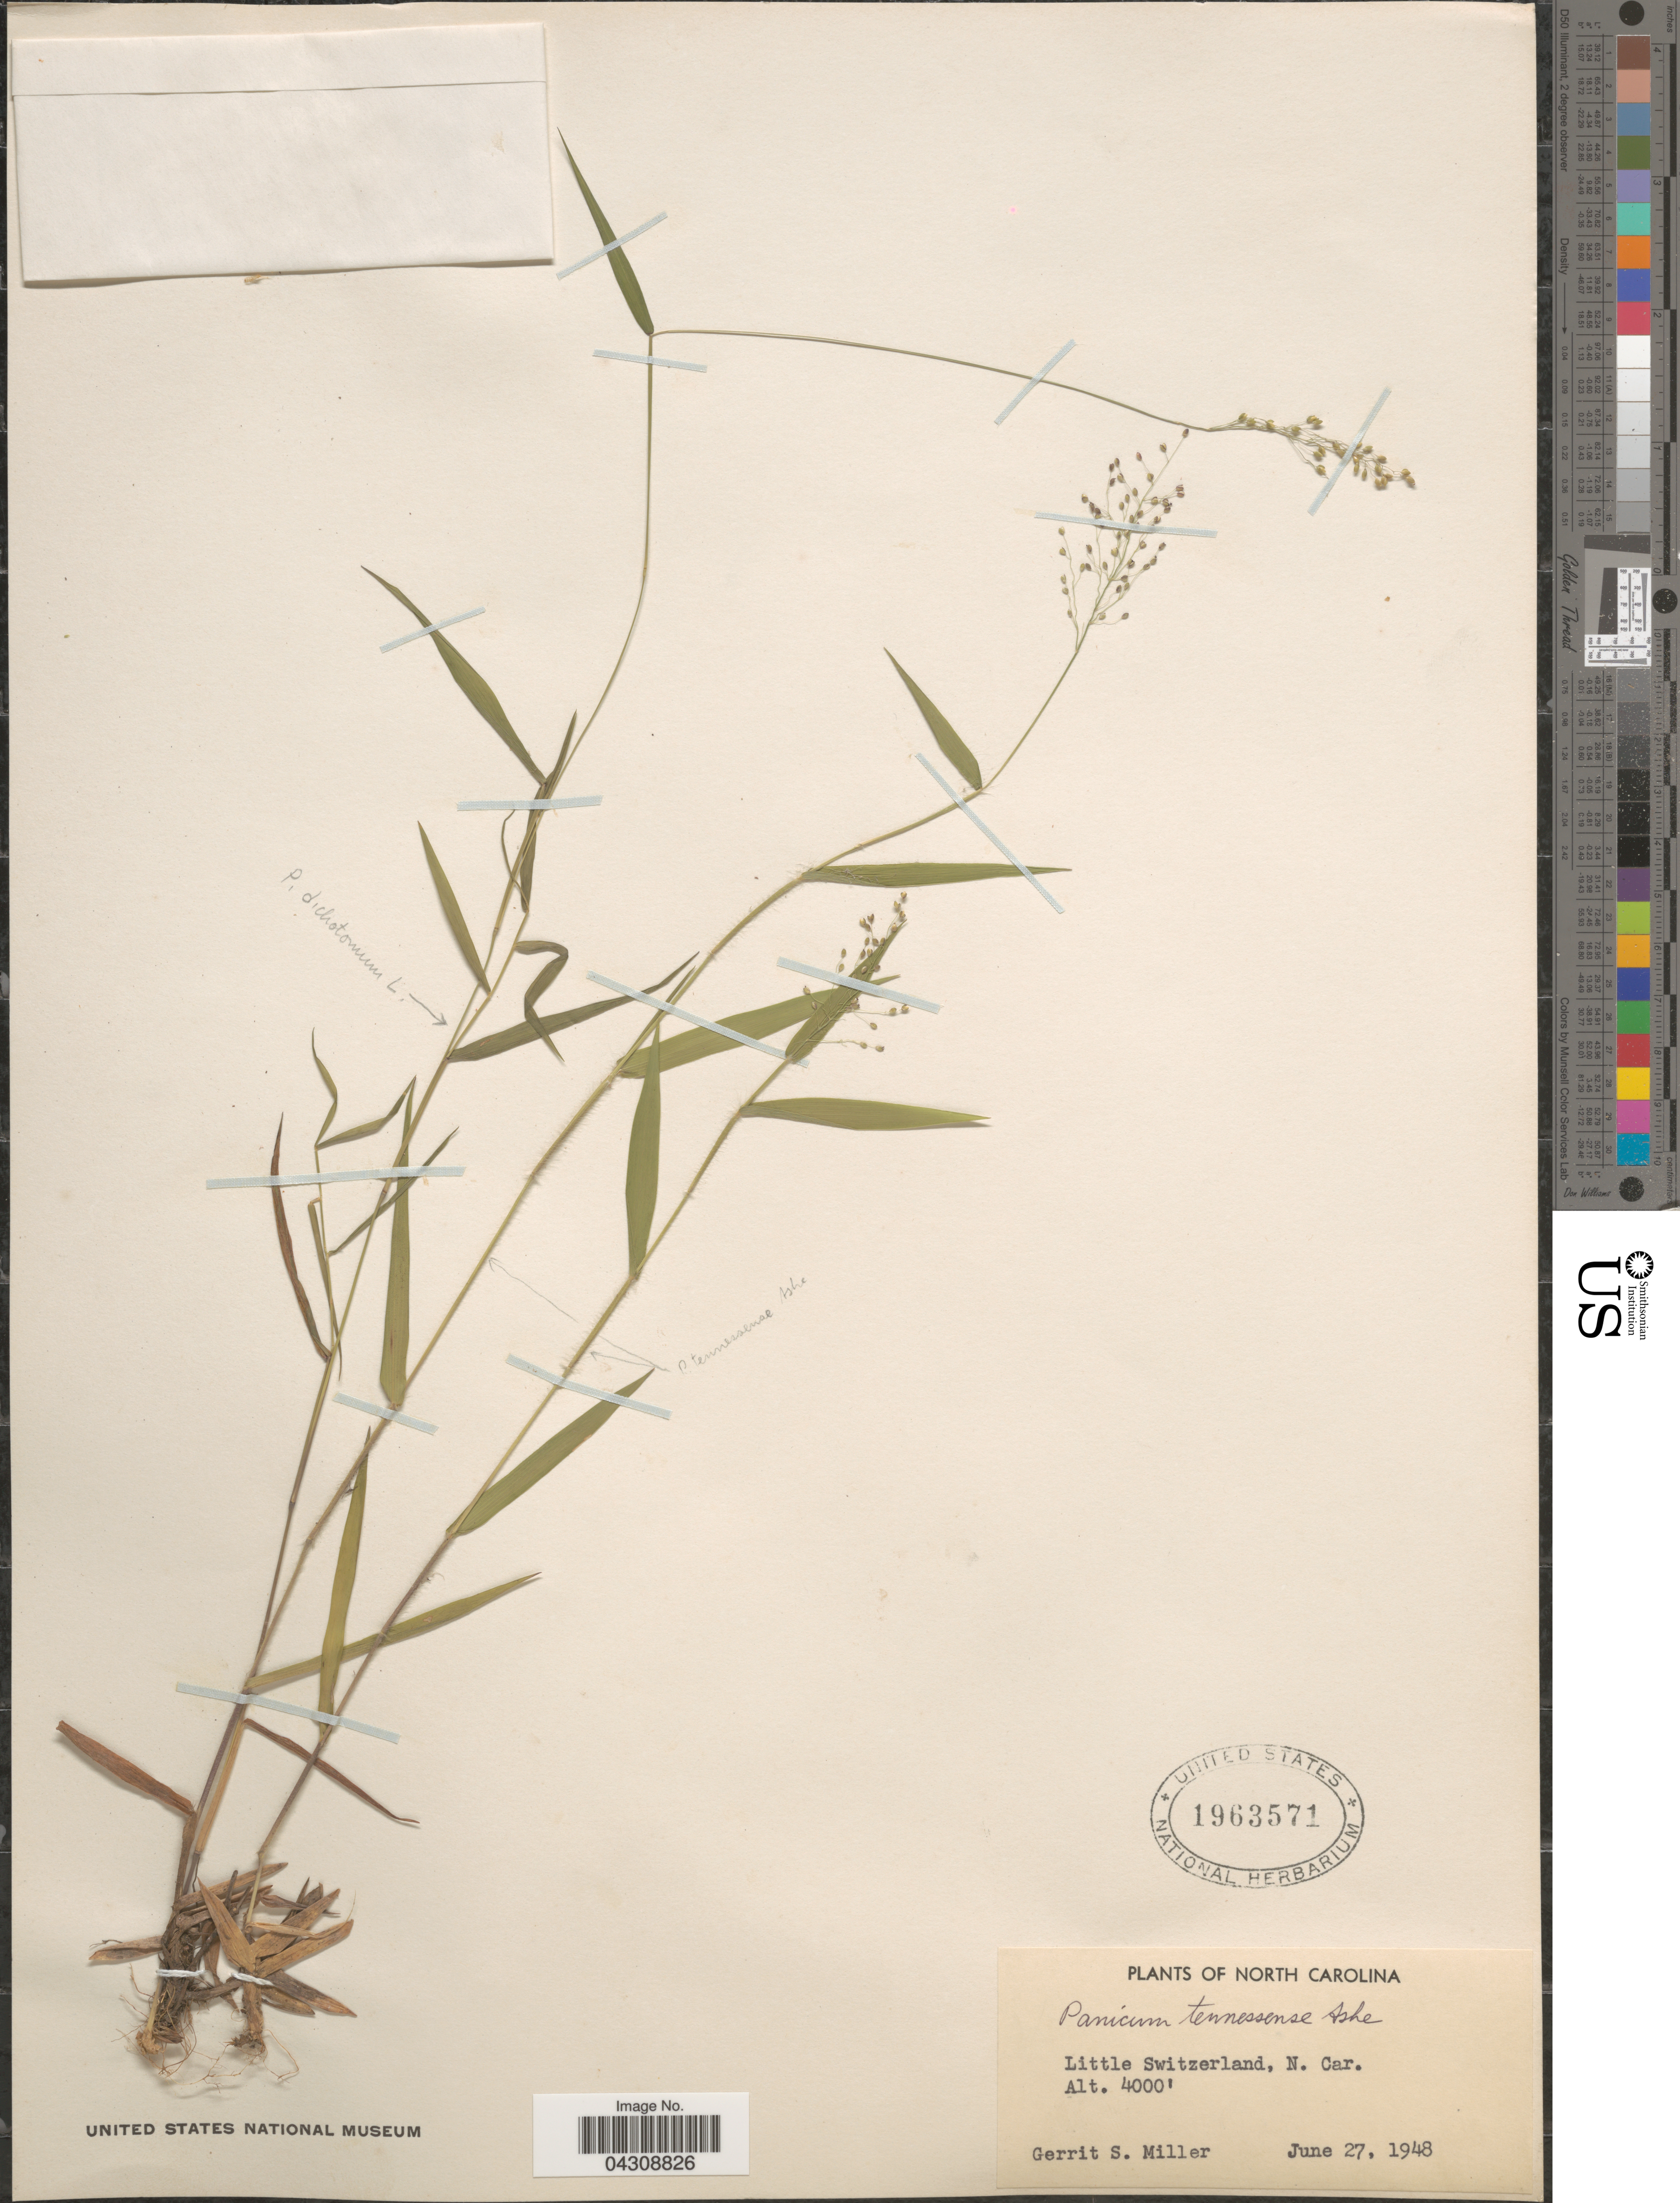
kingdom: Plantae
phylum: Tracheophyta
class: Liliopsida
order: Poales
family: Poaceae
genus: Dichanthelium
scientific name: Dichanthelium acuminatum var. acuminatum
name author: (Sw.) Gould & C.A. Clark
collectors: G. S. Miller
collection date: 1948-06-27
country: United States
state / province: North Carolina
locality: Little Switzerland, N. Car.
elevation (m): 1219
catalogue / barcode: US 1963571